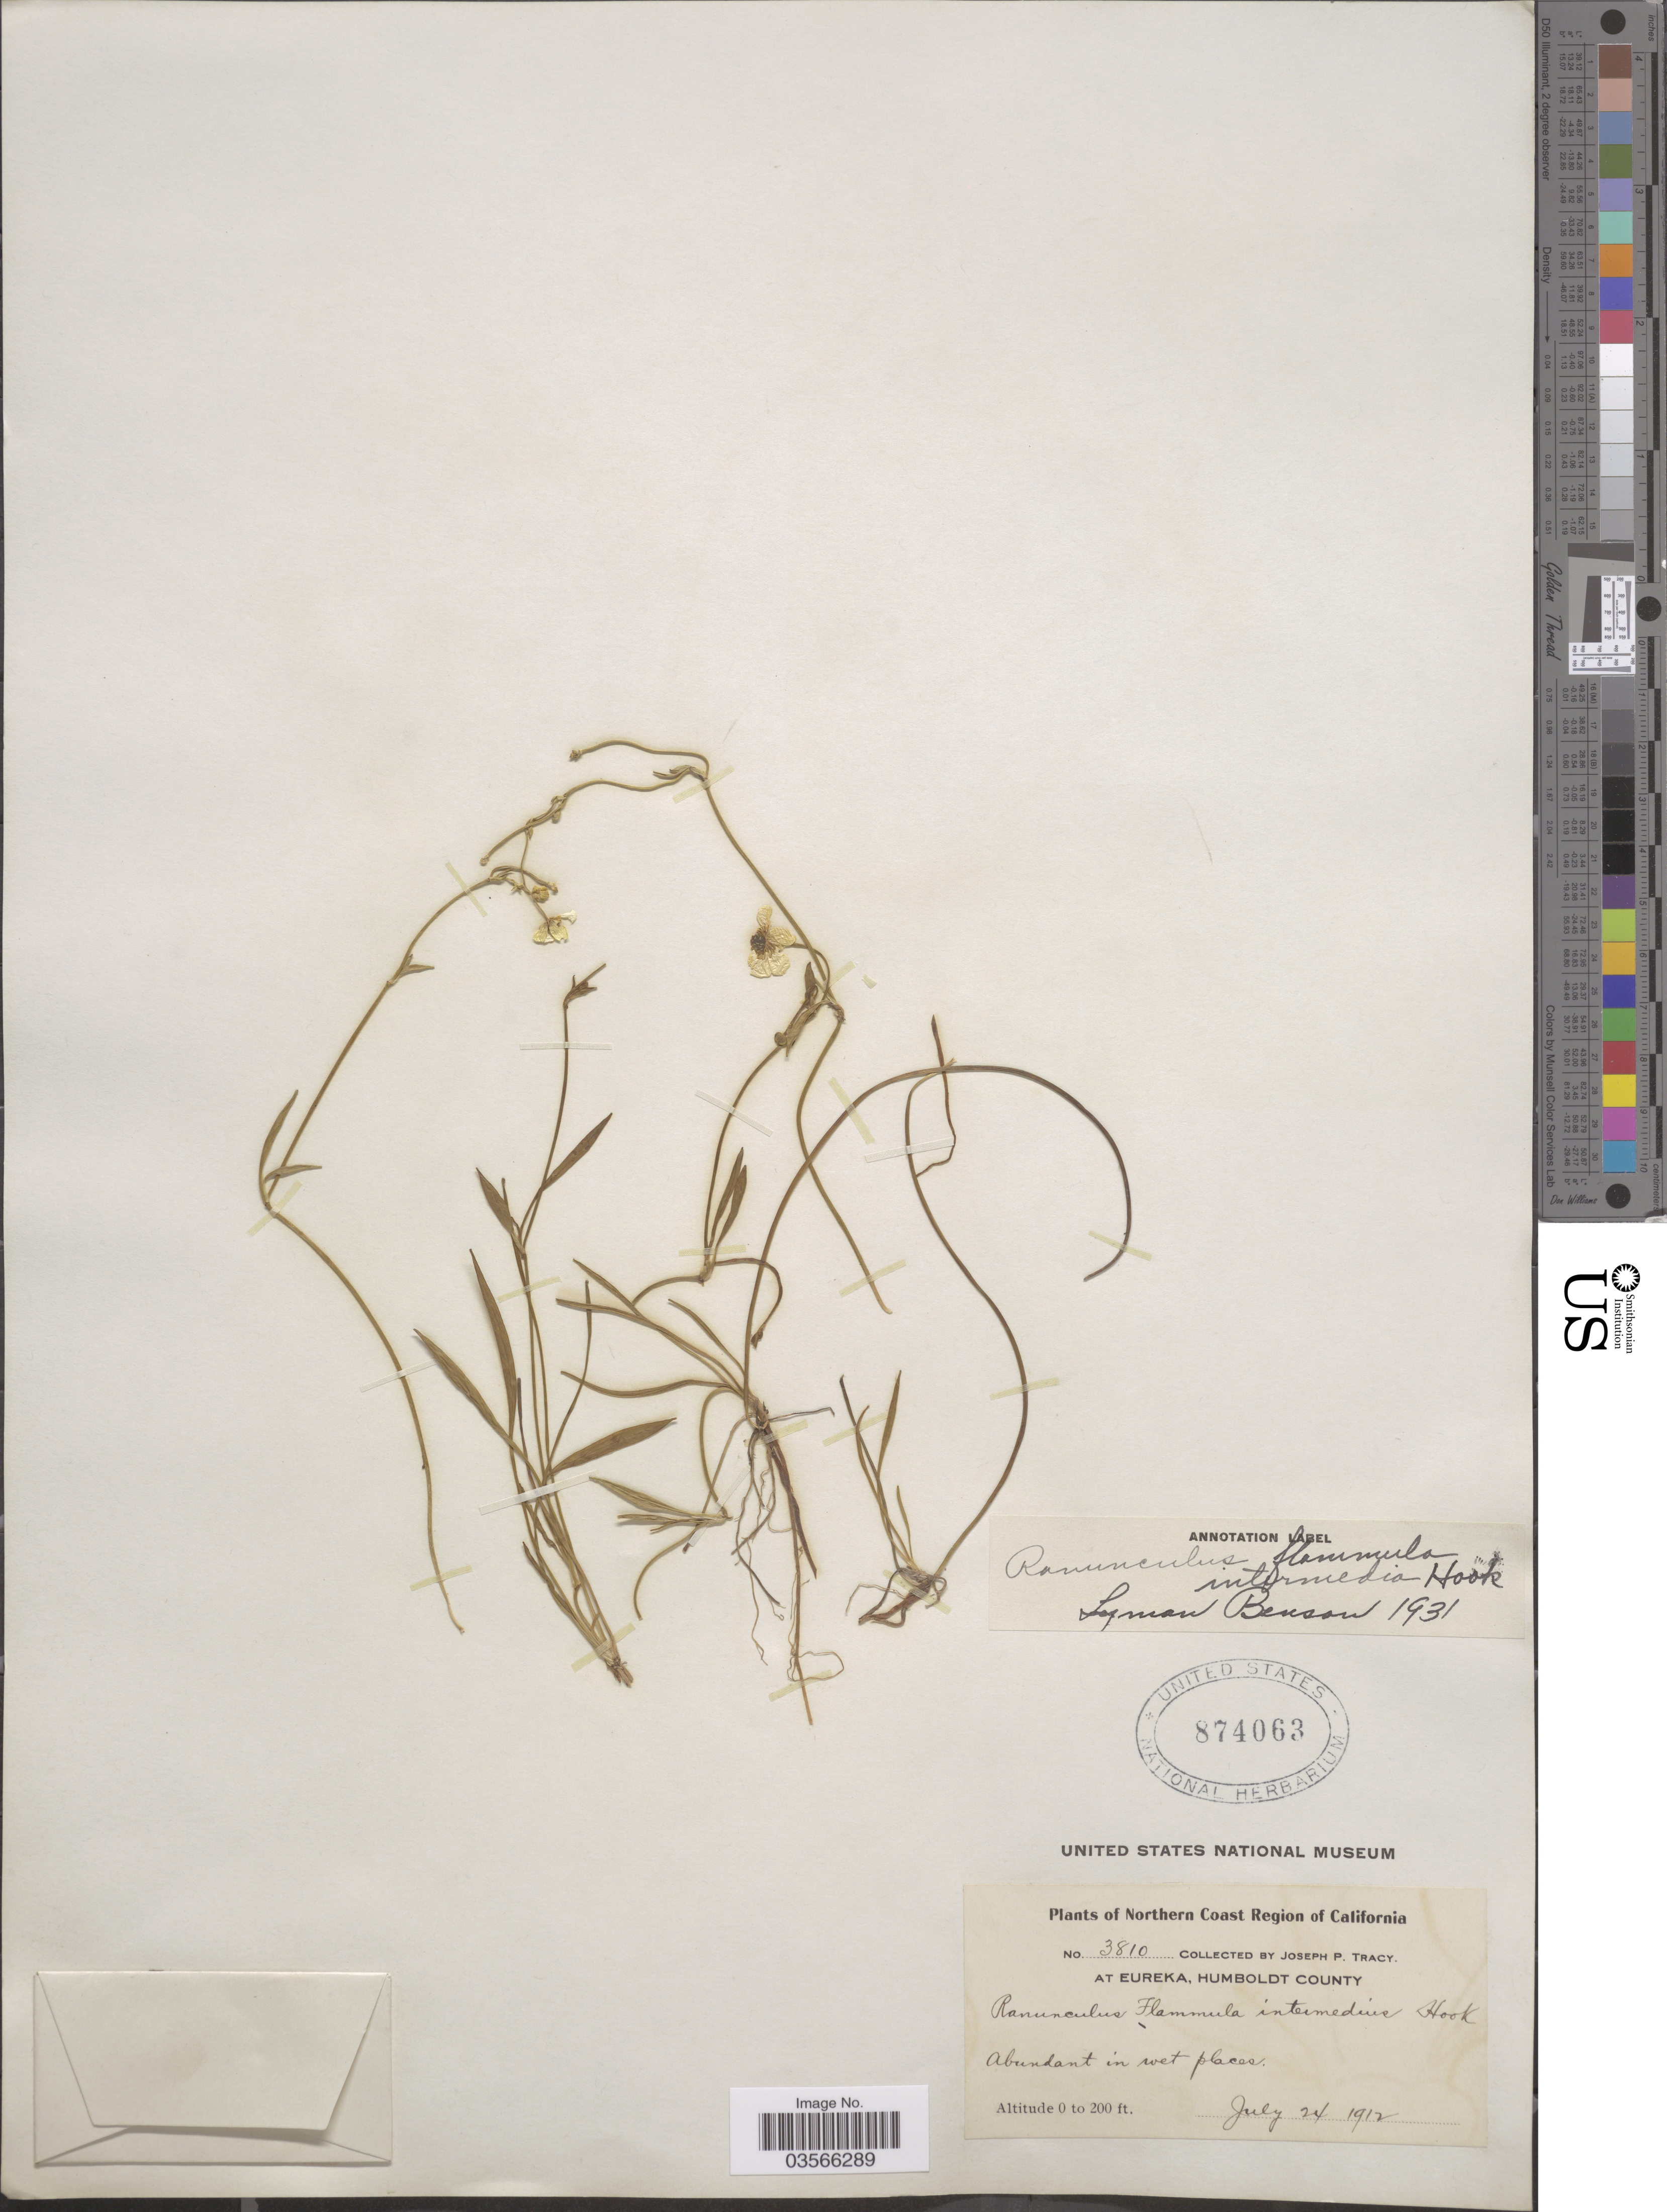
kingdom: Plantae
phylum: Tracheophyta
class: Magnoliopsida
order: Ranunculales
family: Ranunculaceae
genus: Ranunculus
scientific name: Ranunculus flammula var. ovalis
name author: (J.M. Bigelow) L.D. Benson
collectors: J. Tracy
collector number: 3810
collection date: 1912-07-24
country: United States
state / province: California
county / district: Humboldt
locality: Northern Coast Region of California. At Eureka, Humboldt County.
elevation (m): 0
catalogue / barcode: US 874063